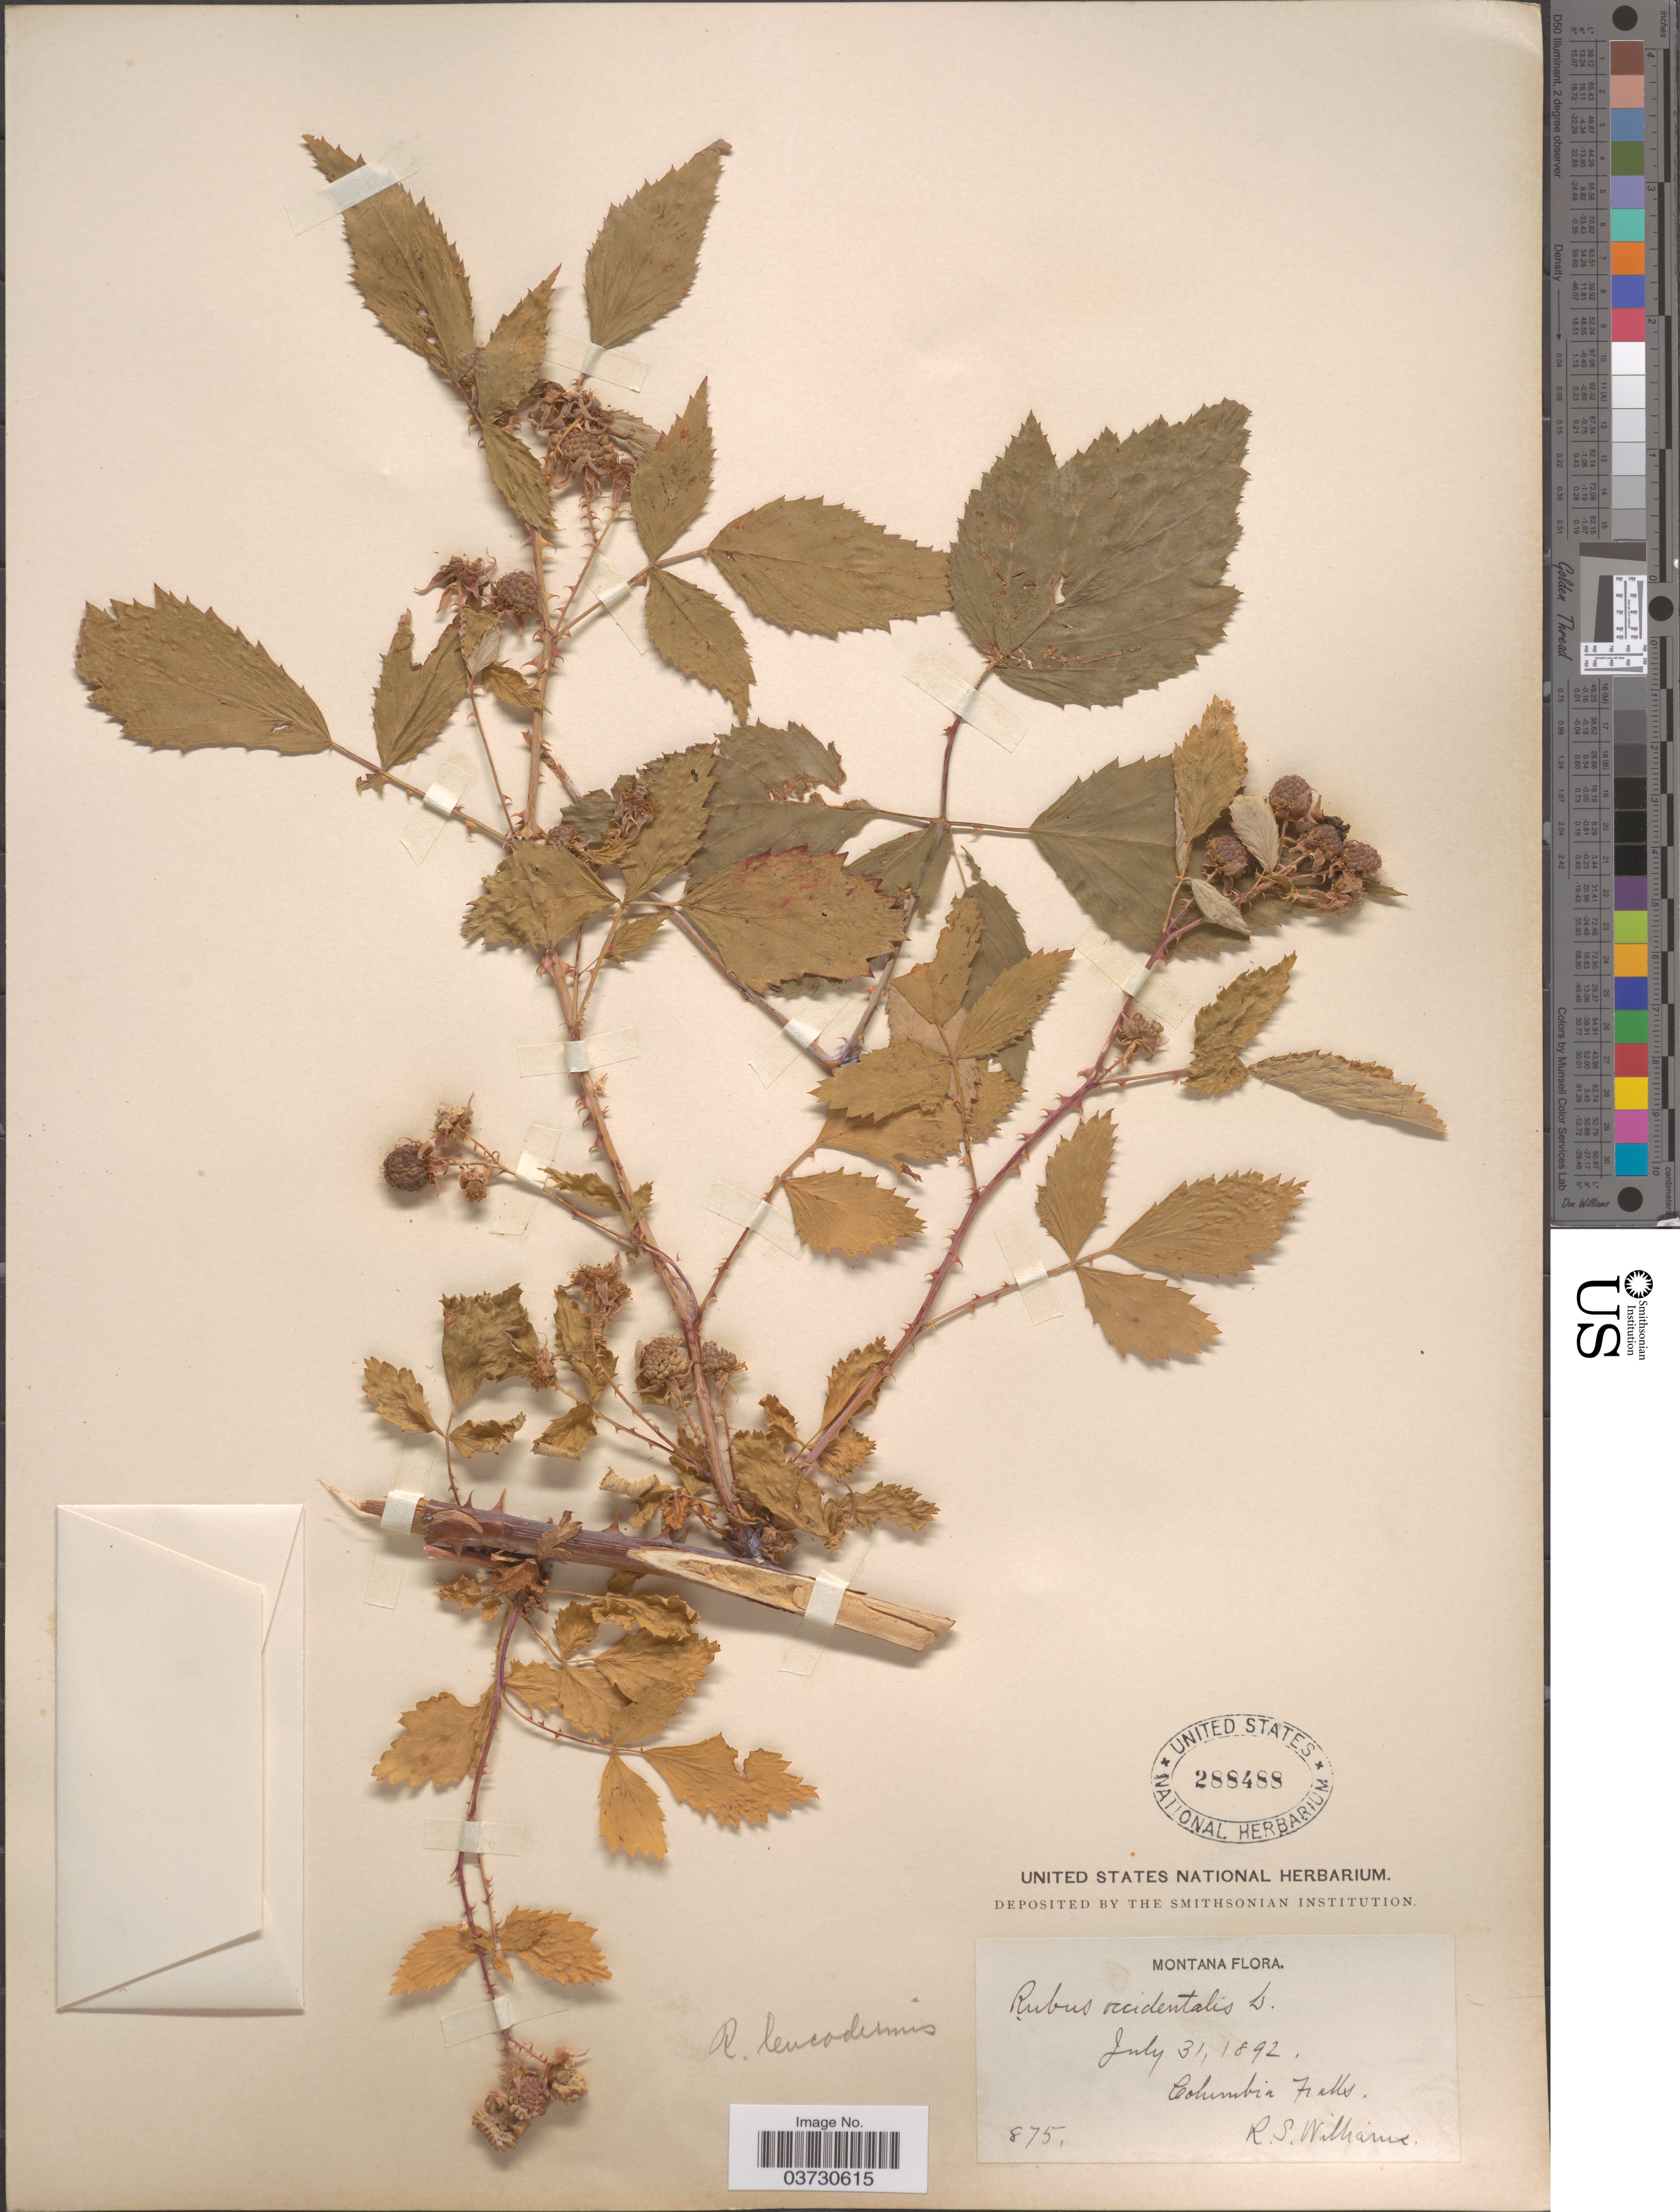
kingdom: Plantae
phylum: Tracheophyta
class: Magnoliopsida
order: Rosales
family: Rosaceae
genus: Rubus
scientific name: Rubus leucodermis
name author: Douglas ex Torr. & A. Gray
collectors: R. S. Williams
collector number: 875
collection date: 1892-07-31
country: United States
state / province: Montana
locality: Columbia Falls.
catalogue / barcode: US 288488